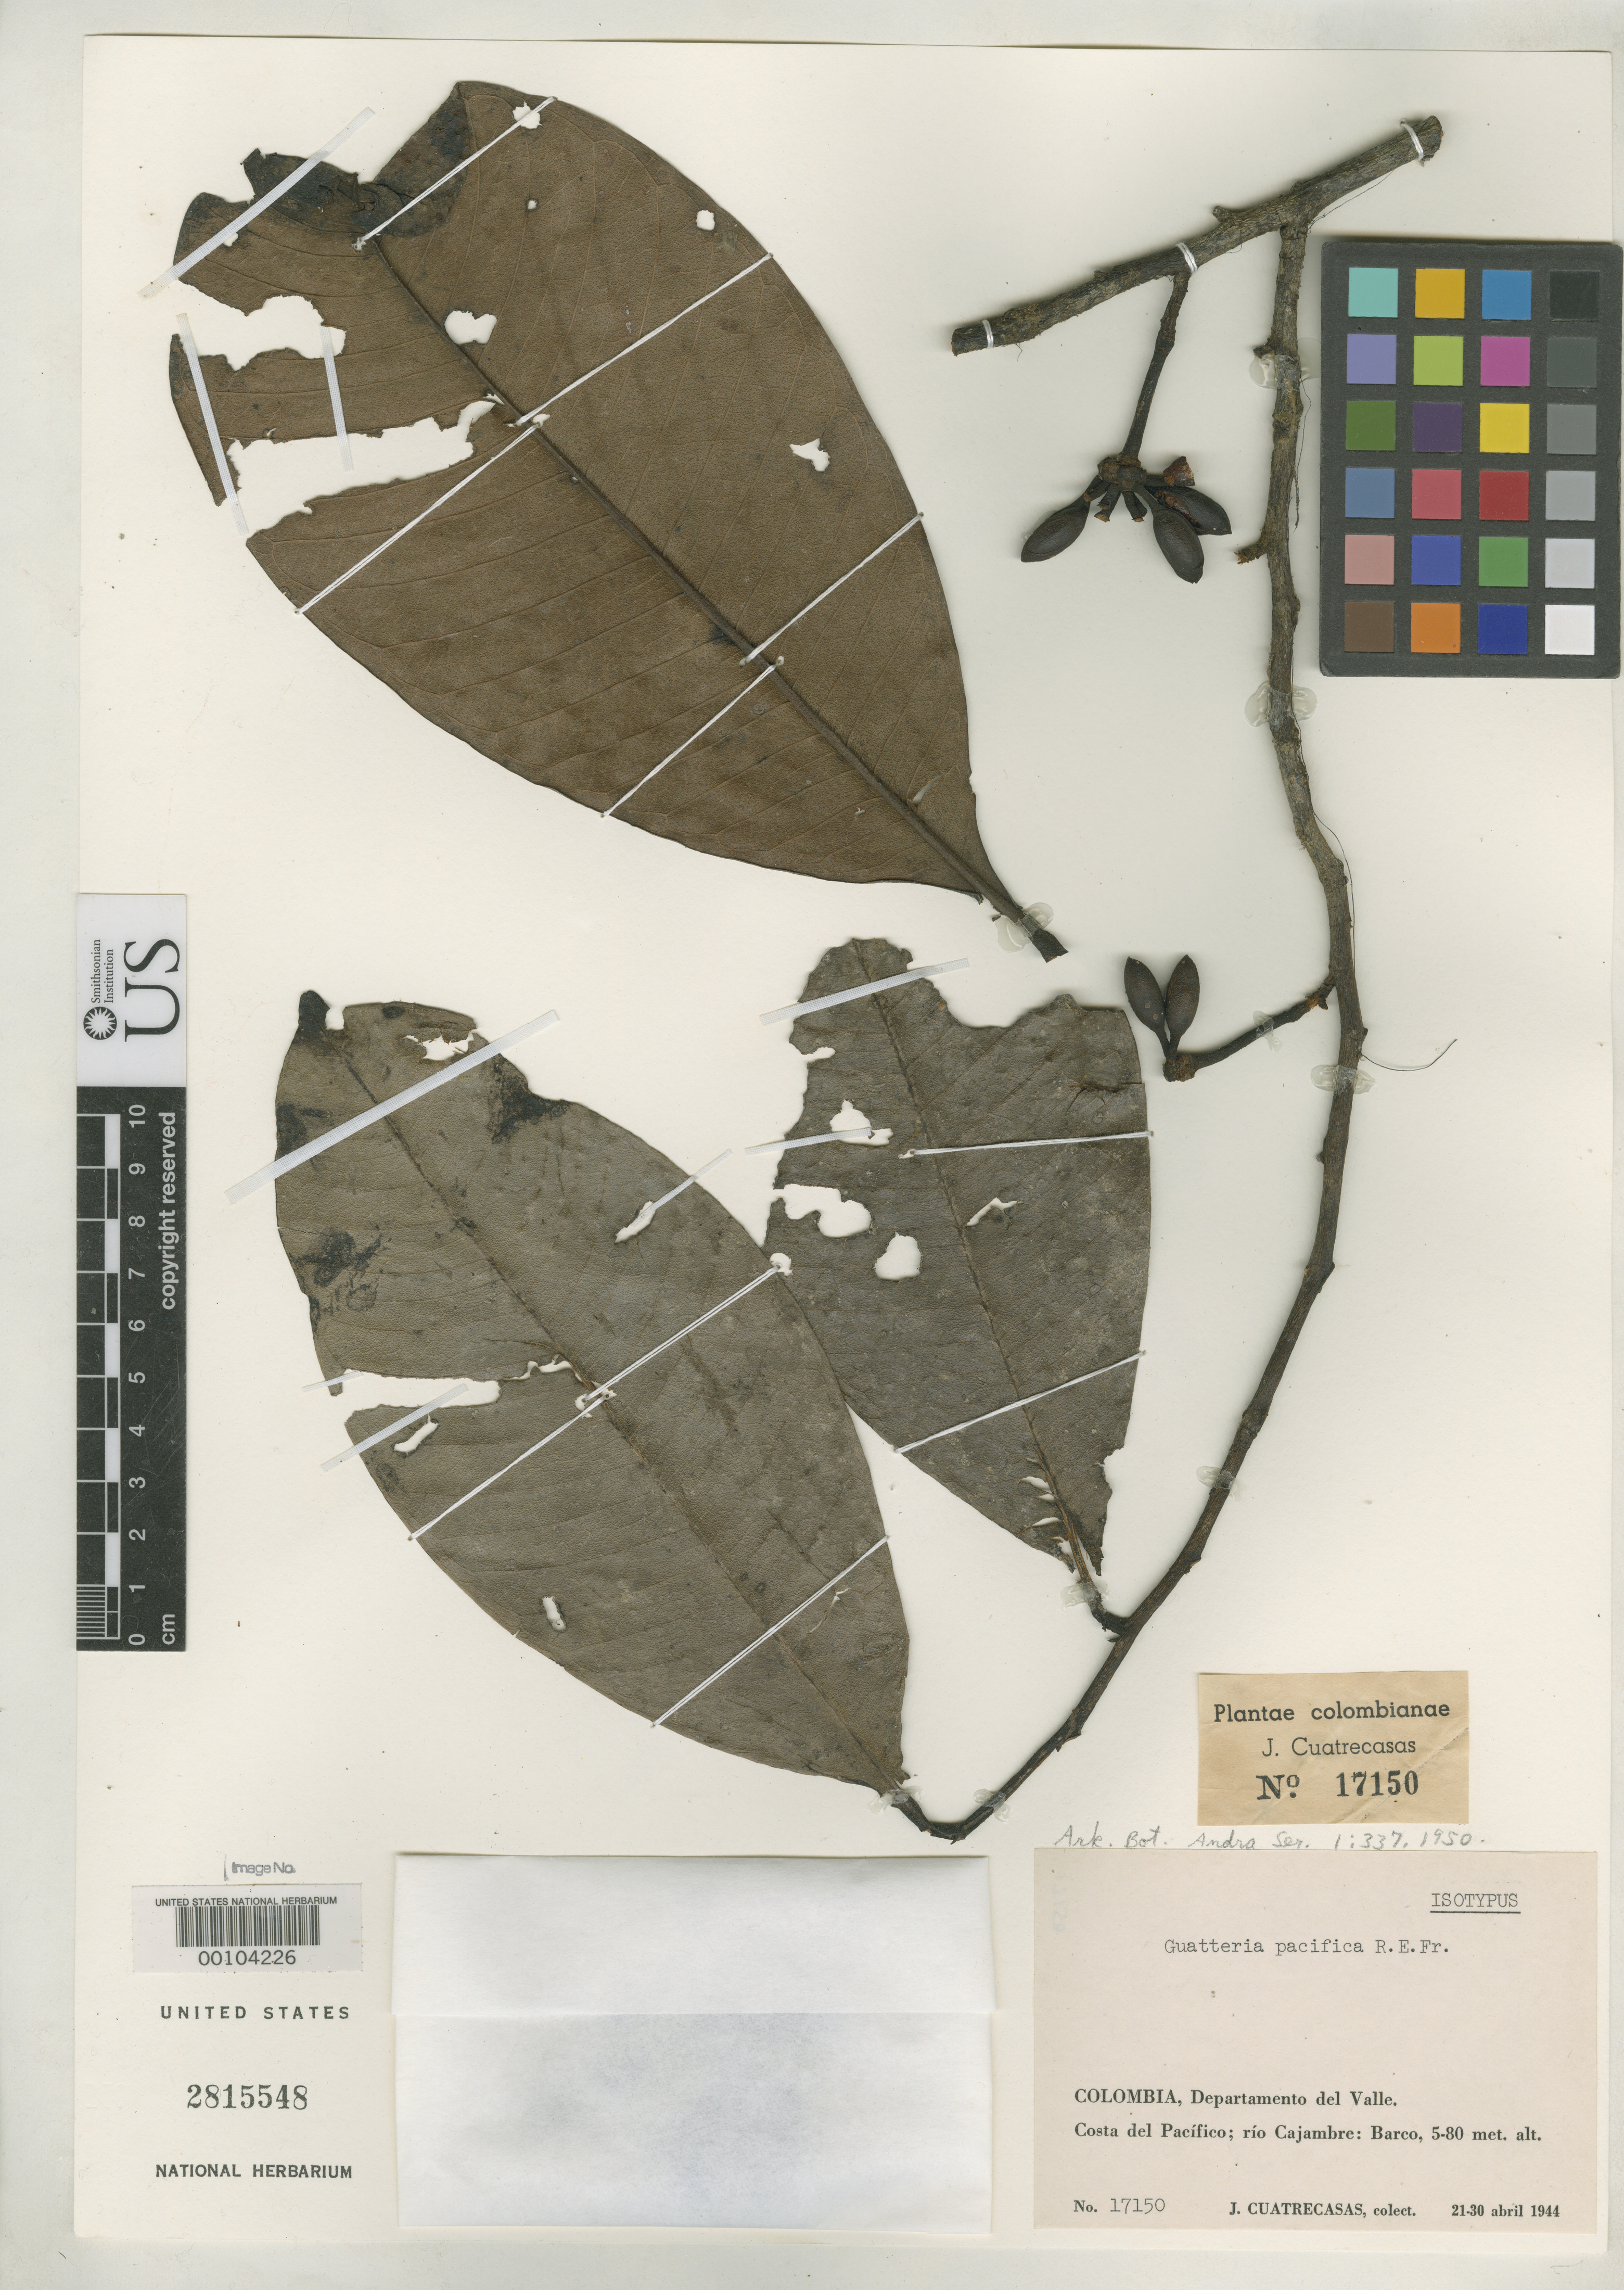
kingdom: Plantae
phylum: Tracheophyta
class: Magnoliopsida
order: Magnoliales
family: Annonaceae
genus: Guatteria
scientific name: Guatteria pacifica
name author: R.E. Fr.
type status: Isotype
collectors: J. Cuatrecasas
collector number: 17150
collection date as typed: Apr 1944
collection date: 1944-04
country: Colombia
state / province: Valle del Cauca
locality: Pacific Coast, Rio Cajambre, Barco.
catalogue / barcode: US 2815548